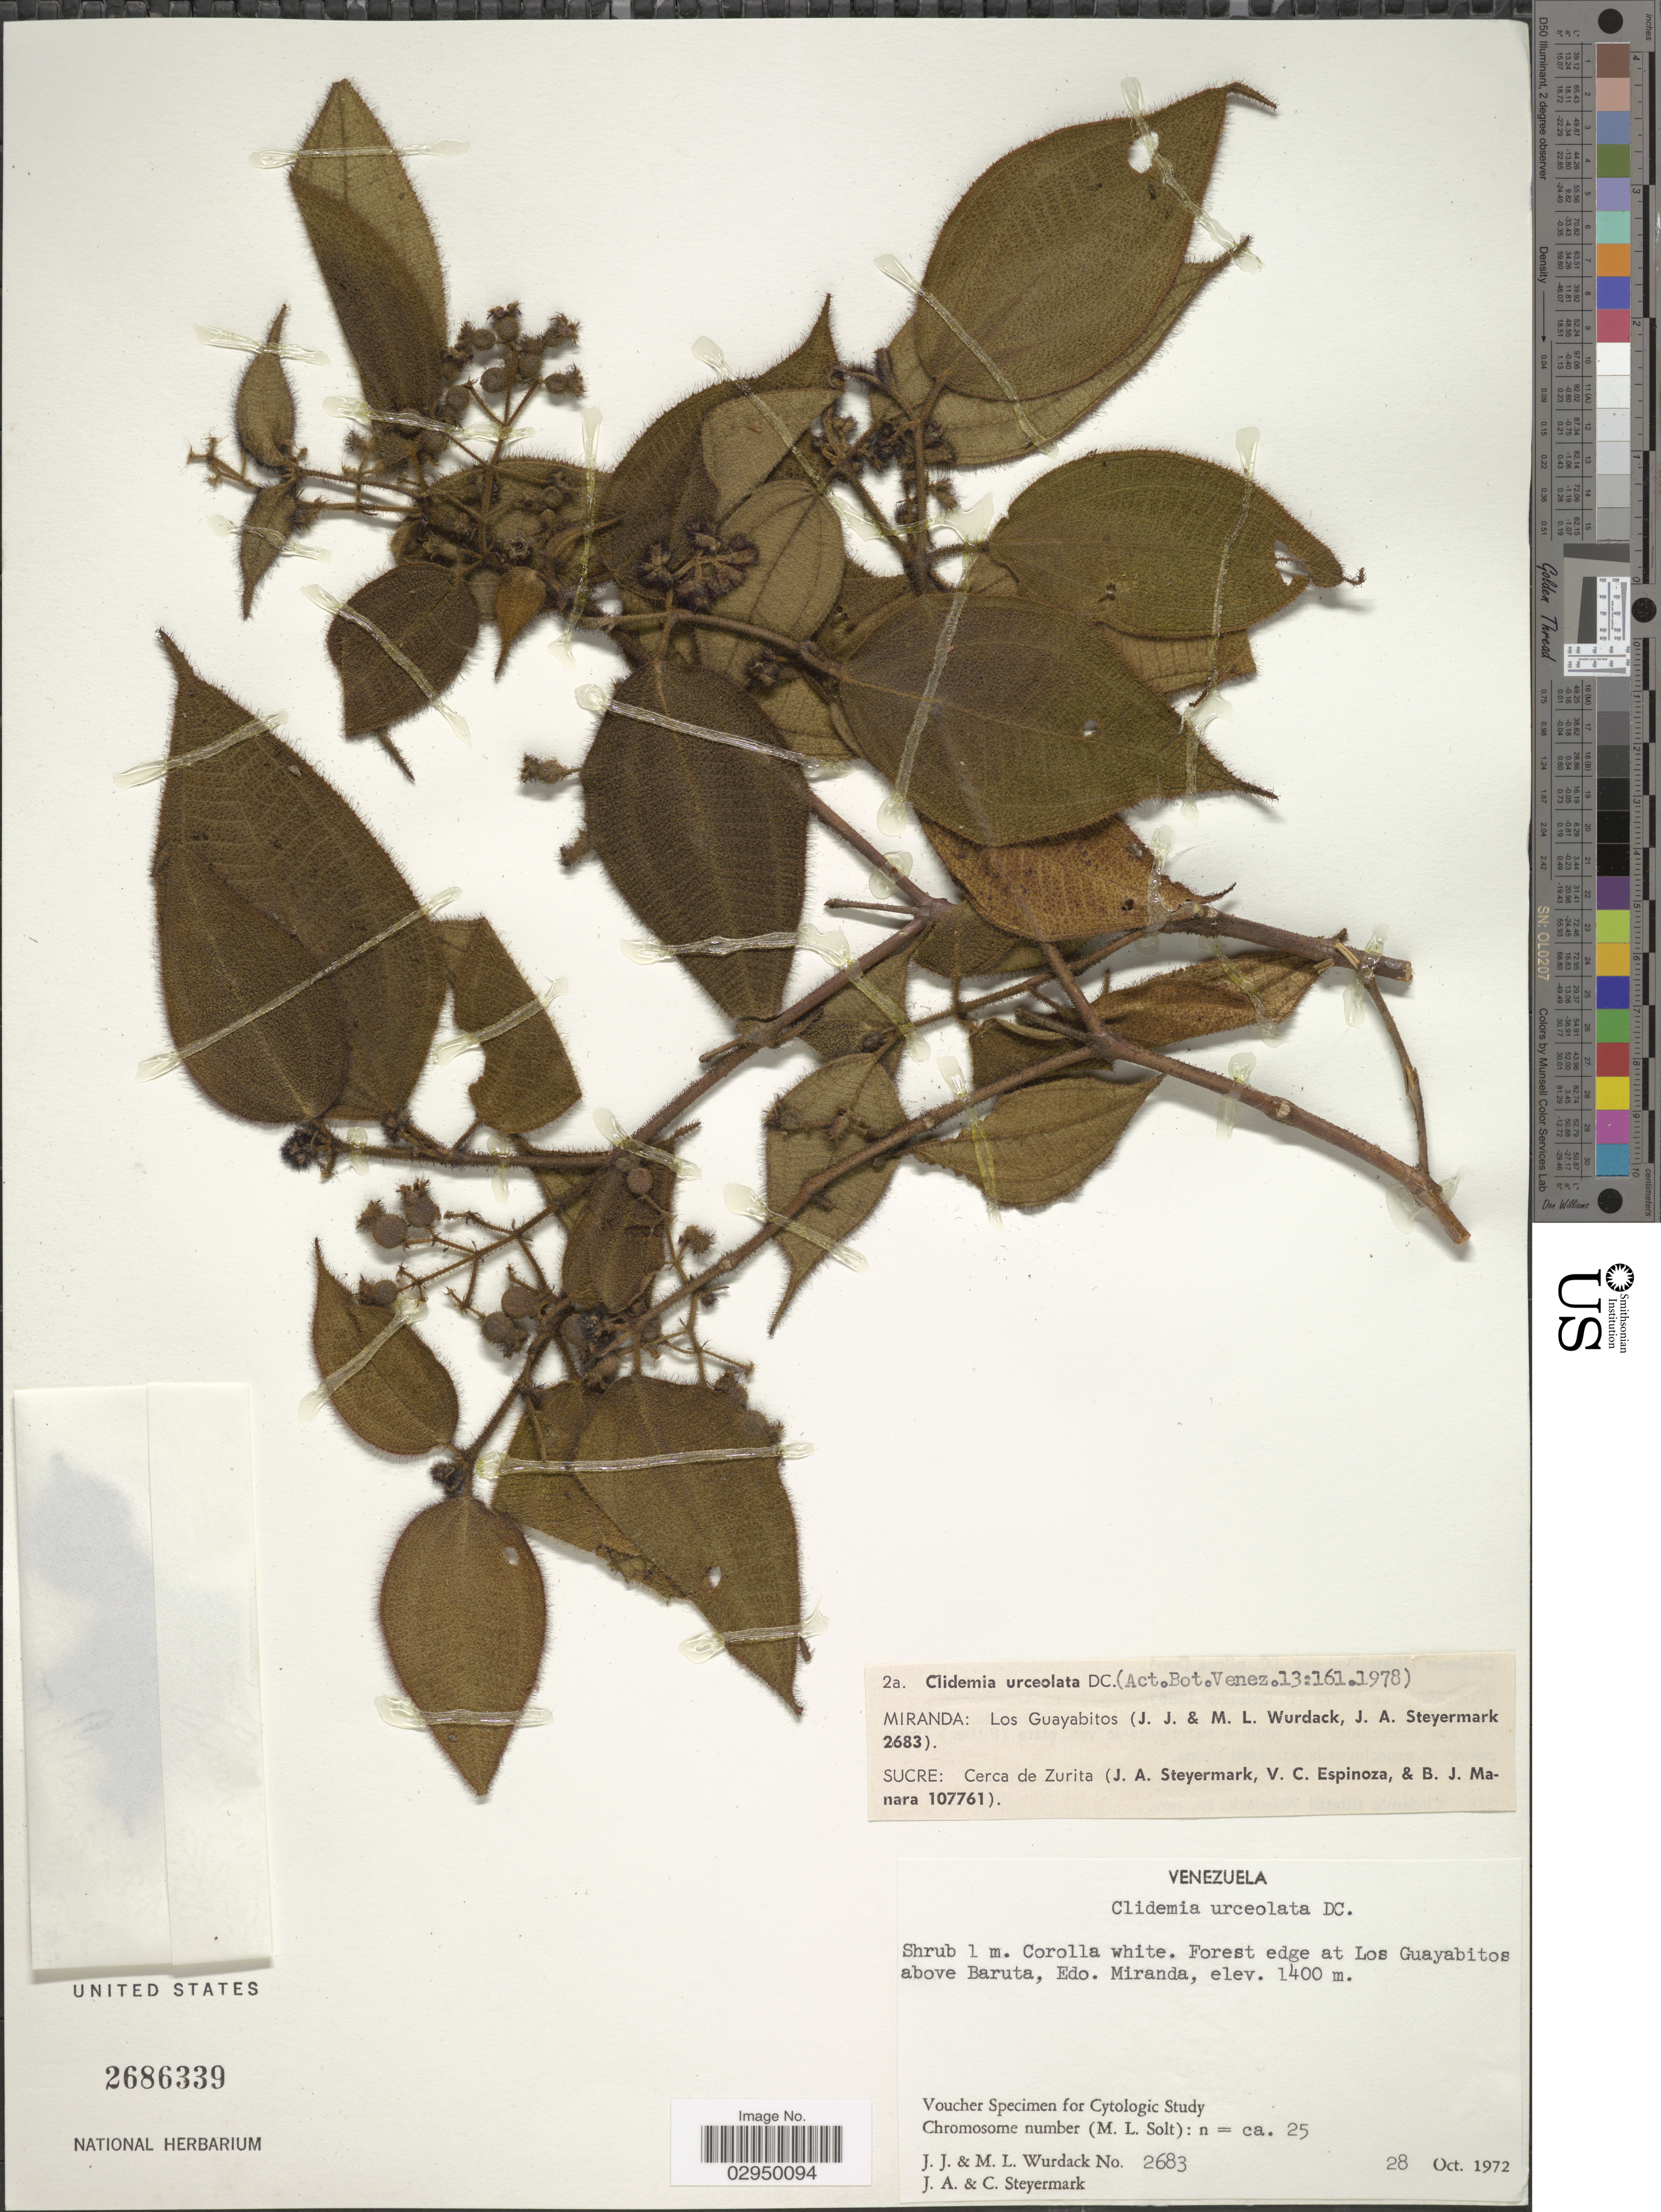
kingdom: Plantae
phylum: Tracheophyta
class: Magnoliopsida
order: Myrtales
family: Melastomataceae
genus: Clidemia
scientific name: Clidemia urceolata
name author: DC.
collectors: J. J. Wurdack, M. L. Wurdack, J. Steyermark & C. Steyermark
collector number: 2683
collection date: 1972-10-28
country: Venezuela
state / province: Miranda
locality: Forest edge at Los Guayabitos above Baruta.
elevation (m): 1400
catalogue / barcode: US 2686339